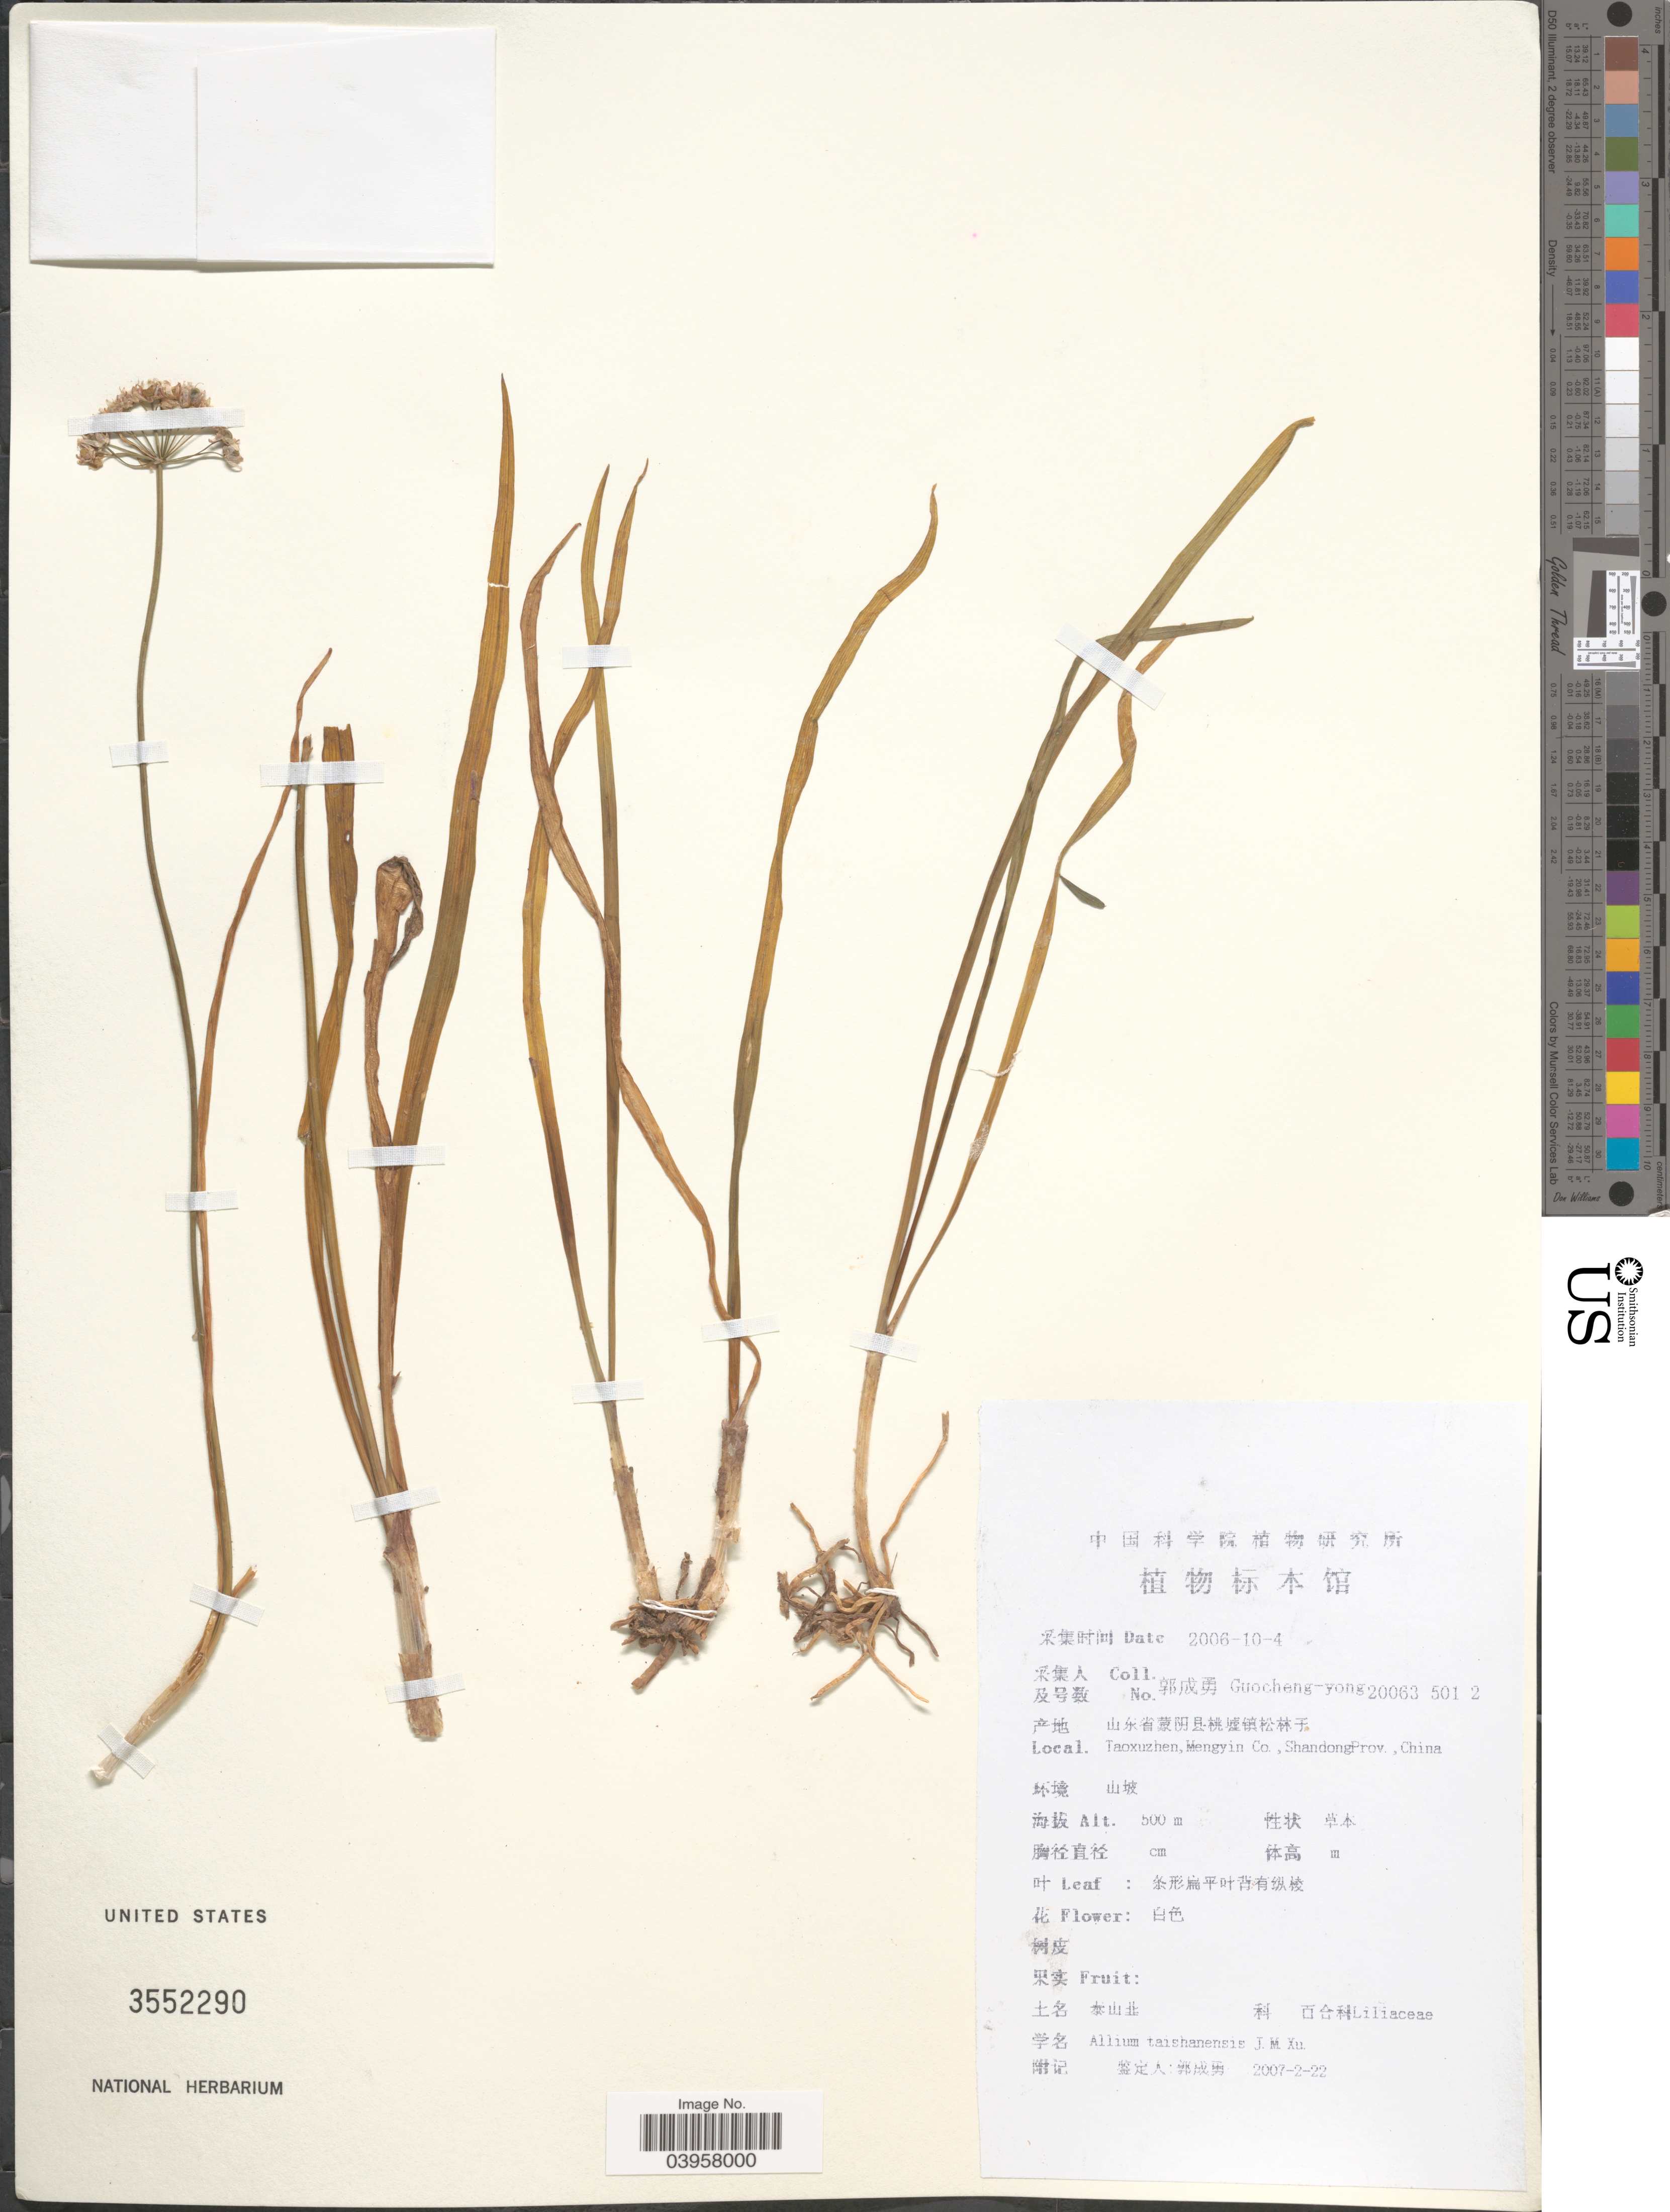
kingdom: Plantae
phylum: Tracheophyta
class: Liliopsida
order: Asparagales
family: Amaryllidaceae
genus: Allium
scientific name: Allium taishanense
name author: J.M. Xu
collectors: Guo cheng-yong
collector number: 20063 501 2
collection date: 2006-10-04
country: China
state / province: Shandong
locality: Taoxuzhen, Mengyin Co.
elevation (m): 500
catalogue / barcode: US 3552290